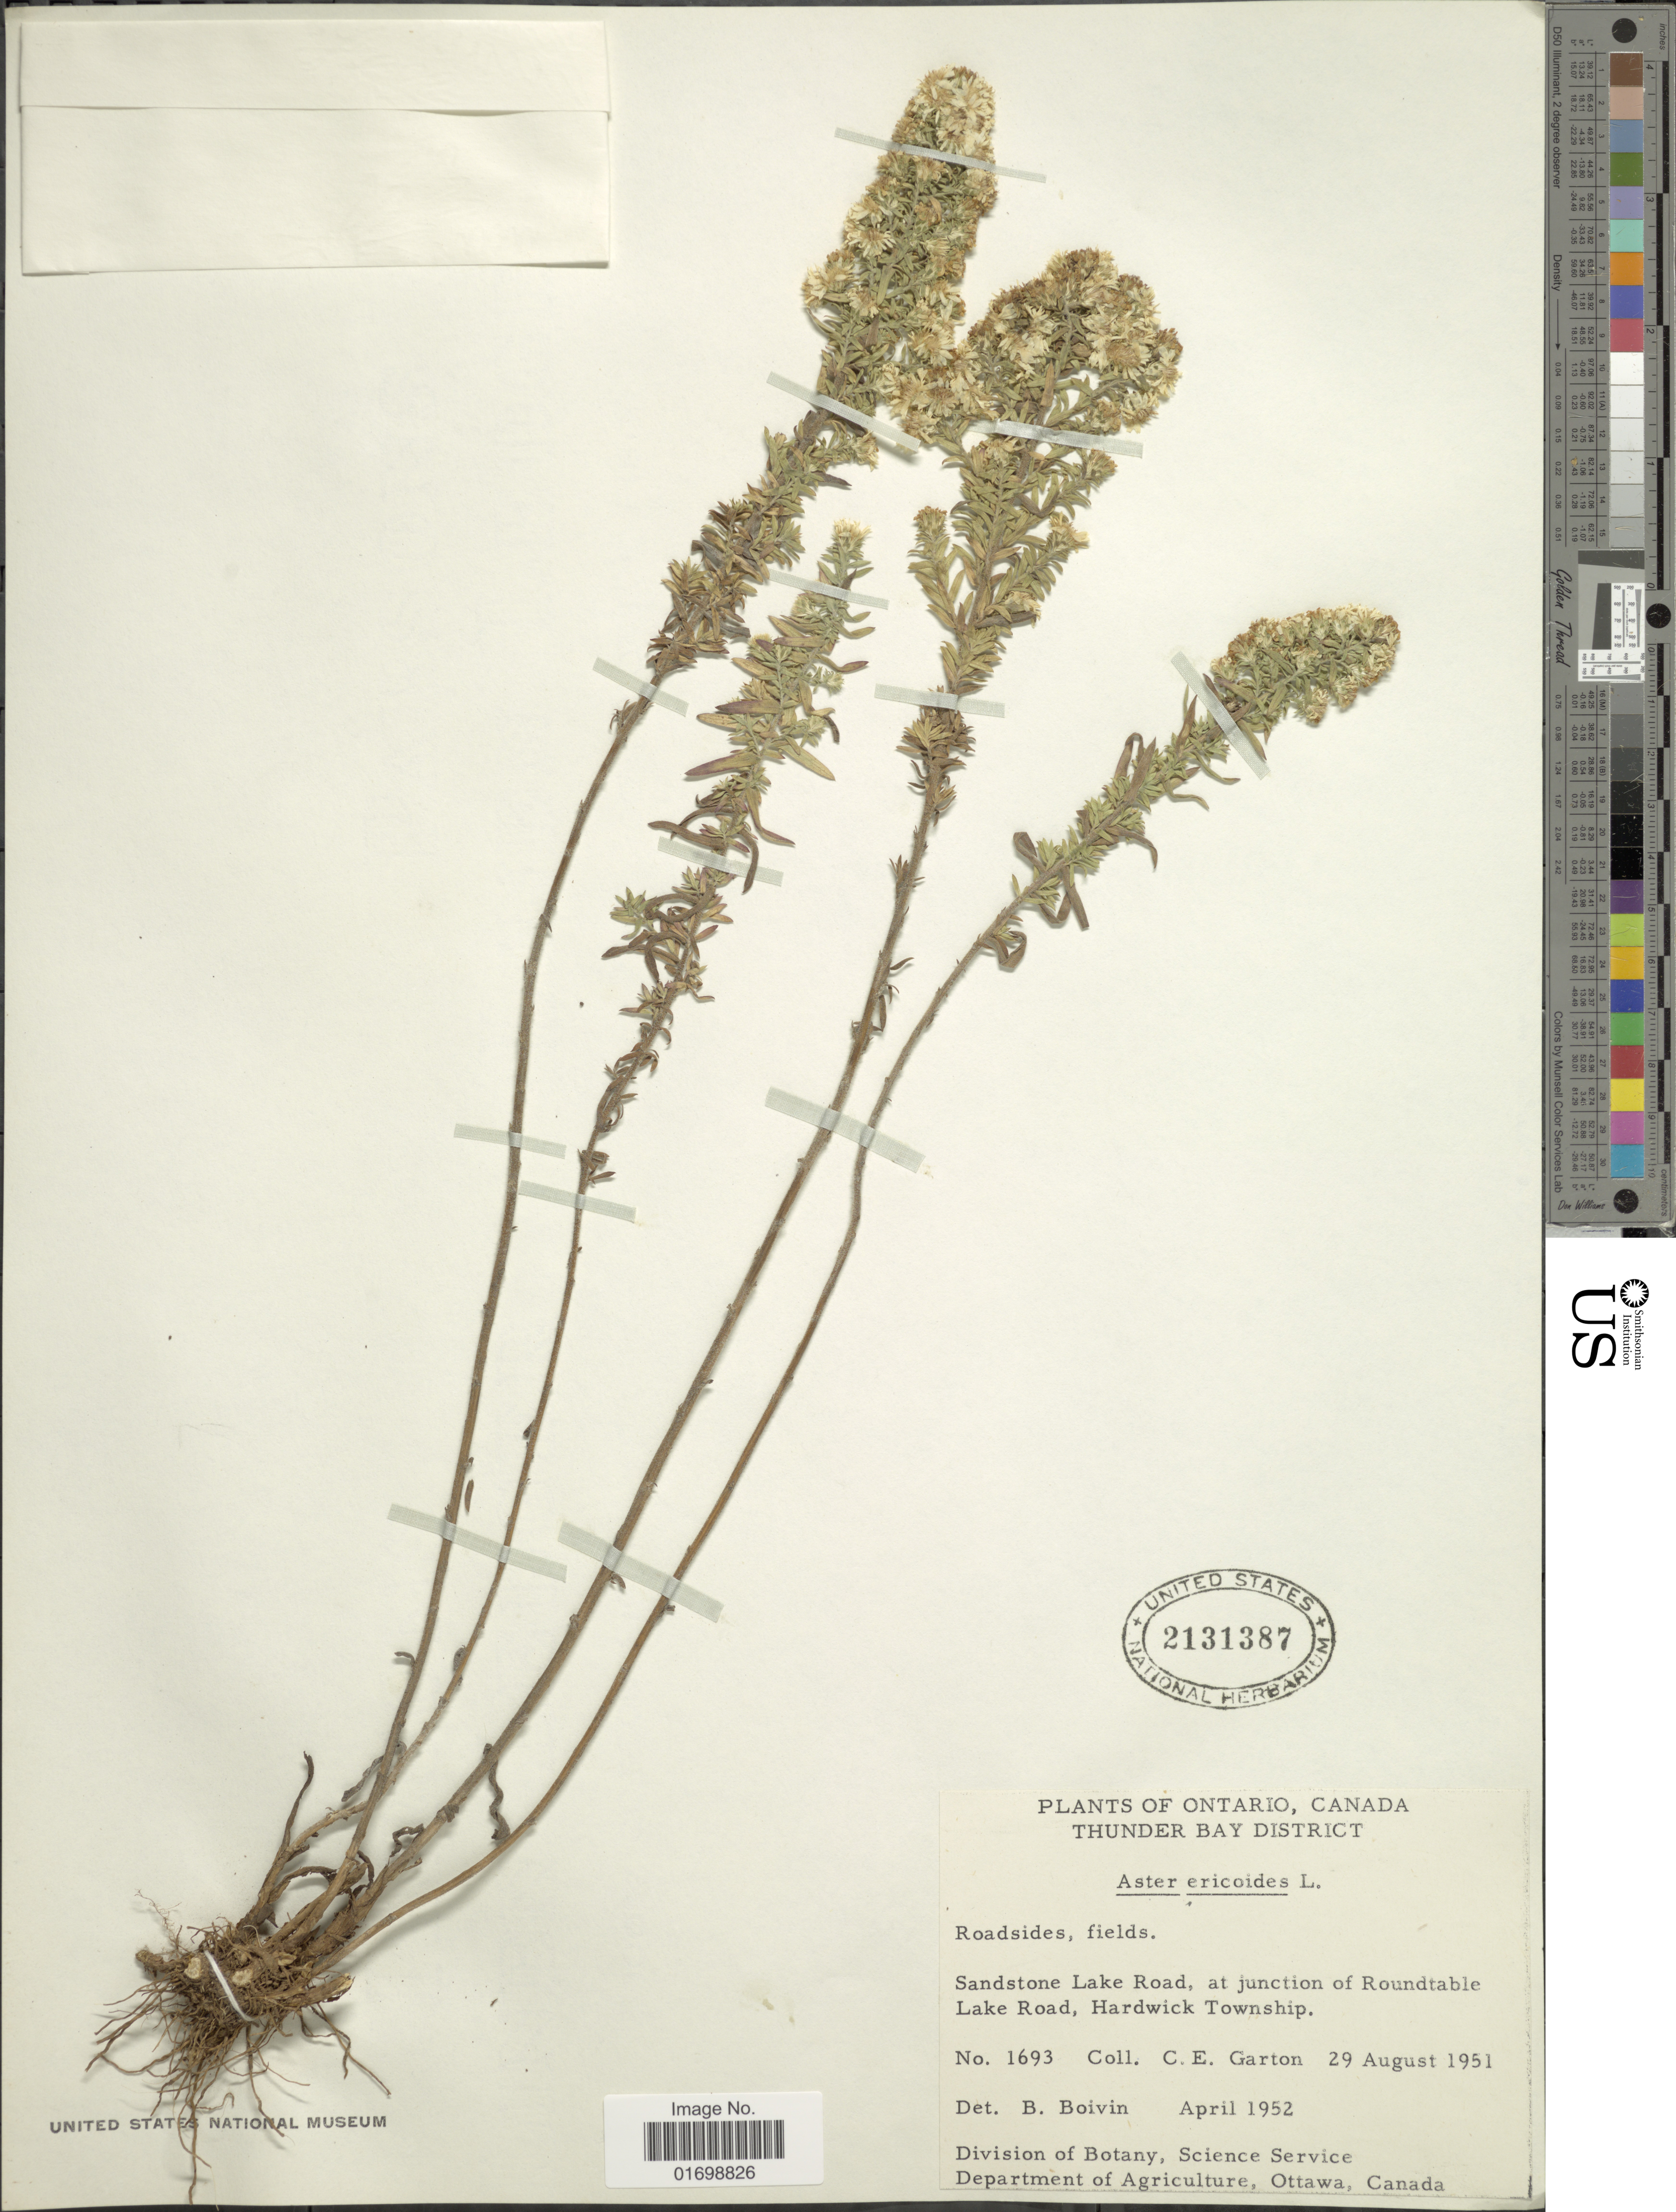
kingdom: Plantae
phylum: Tracheophyta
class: Magnoliopsida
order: Asterales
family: Asteraceae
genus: Symphyotrichum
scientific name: Symphyotrichum ericoides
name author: (L.) G.L. Nesom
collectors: C. E. Garton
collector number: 1693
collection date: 1951-08-29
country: Canada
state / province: Ontario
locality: Thunder Bay District, Sandstone Lake Road, at junction of Roundtable Lake Road, Harwick Township, roadsides, fields.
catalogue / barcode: US 2131387